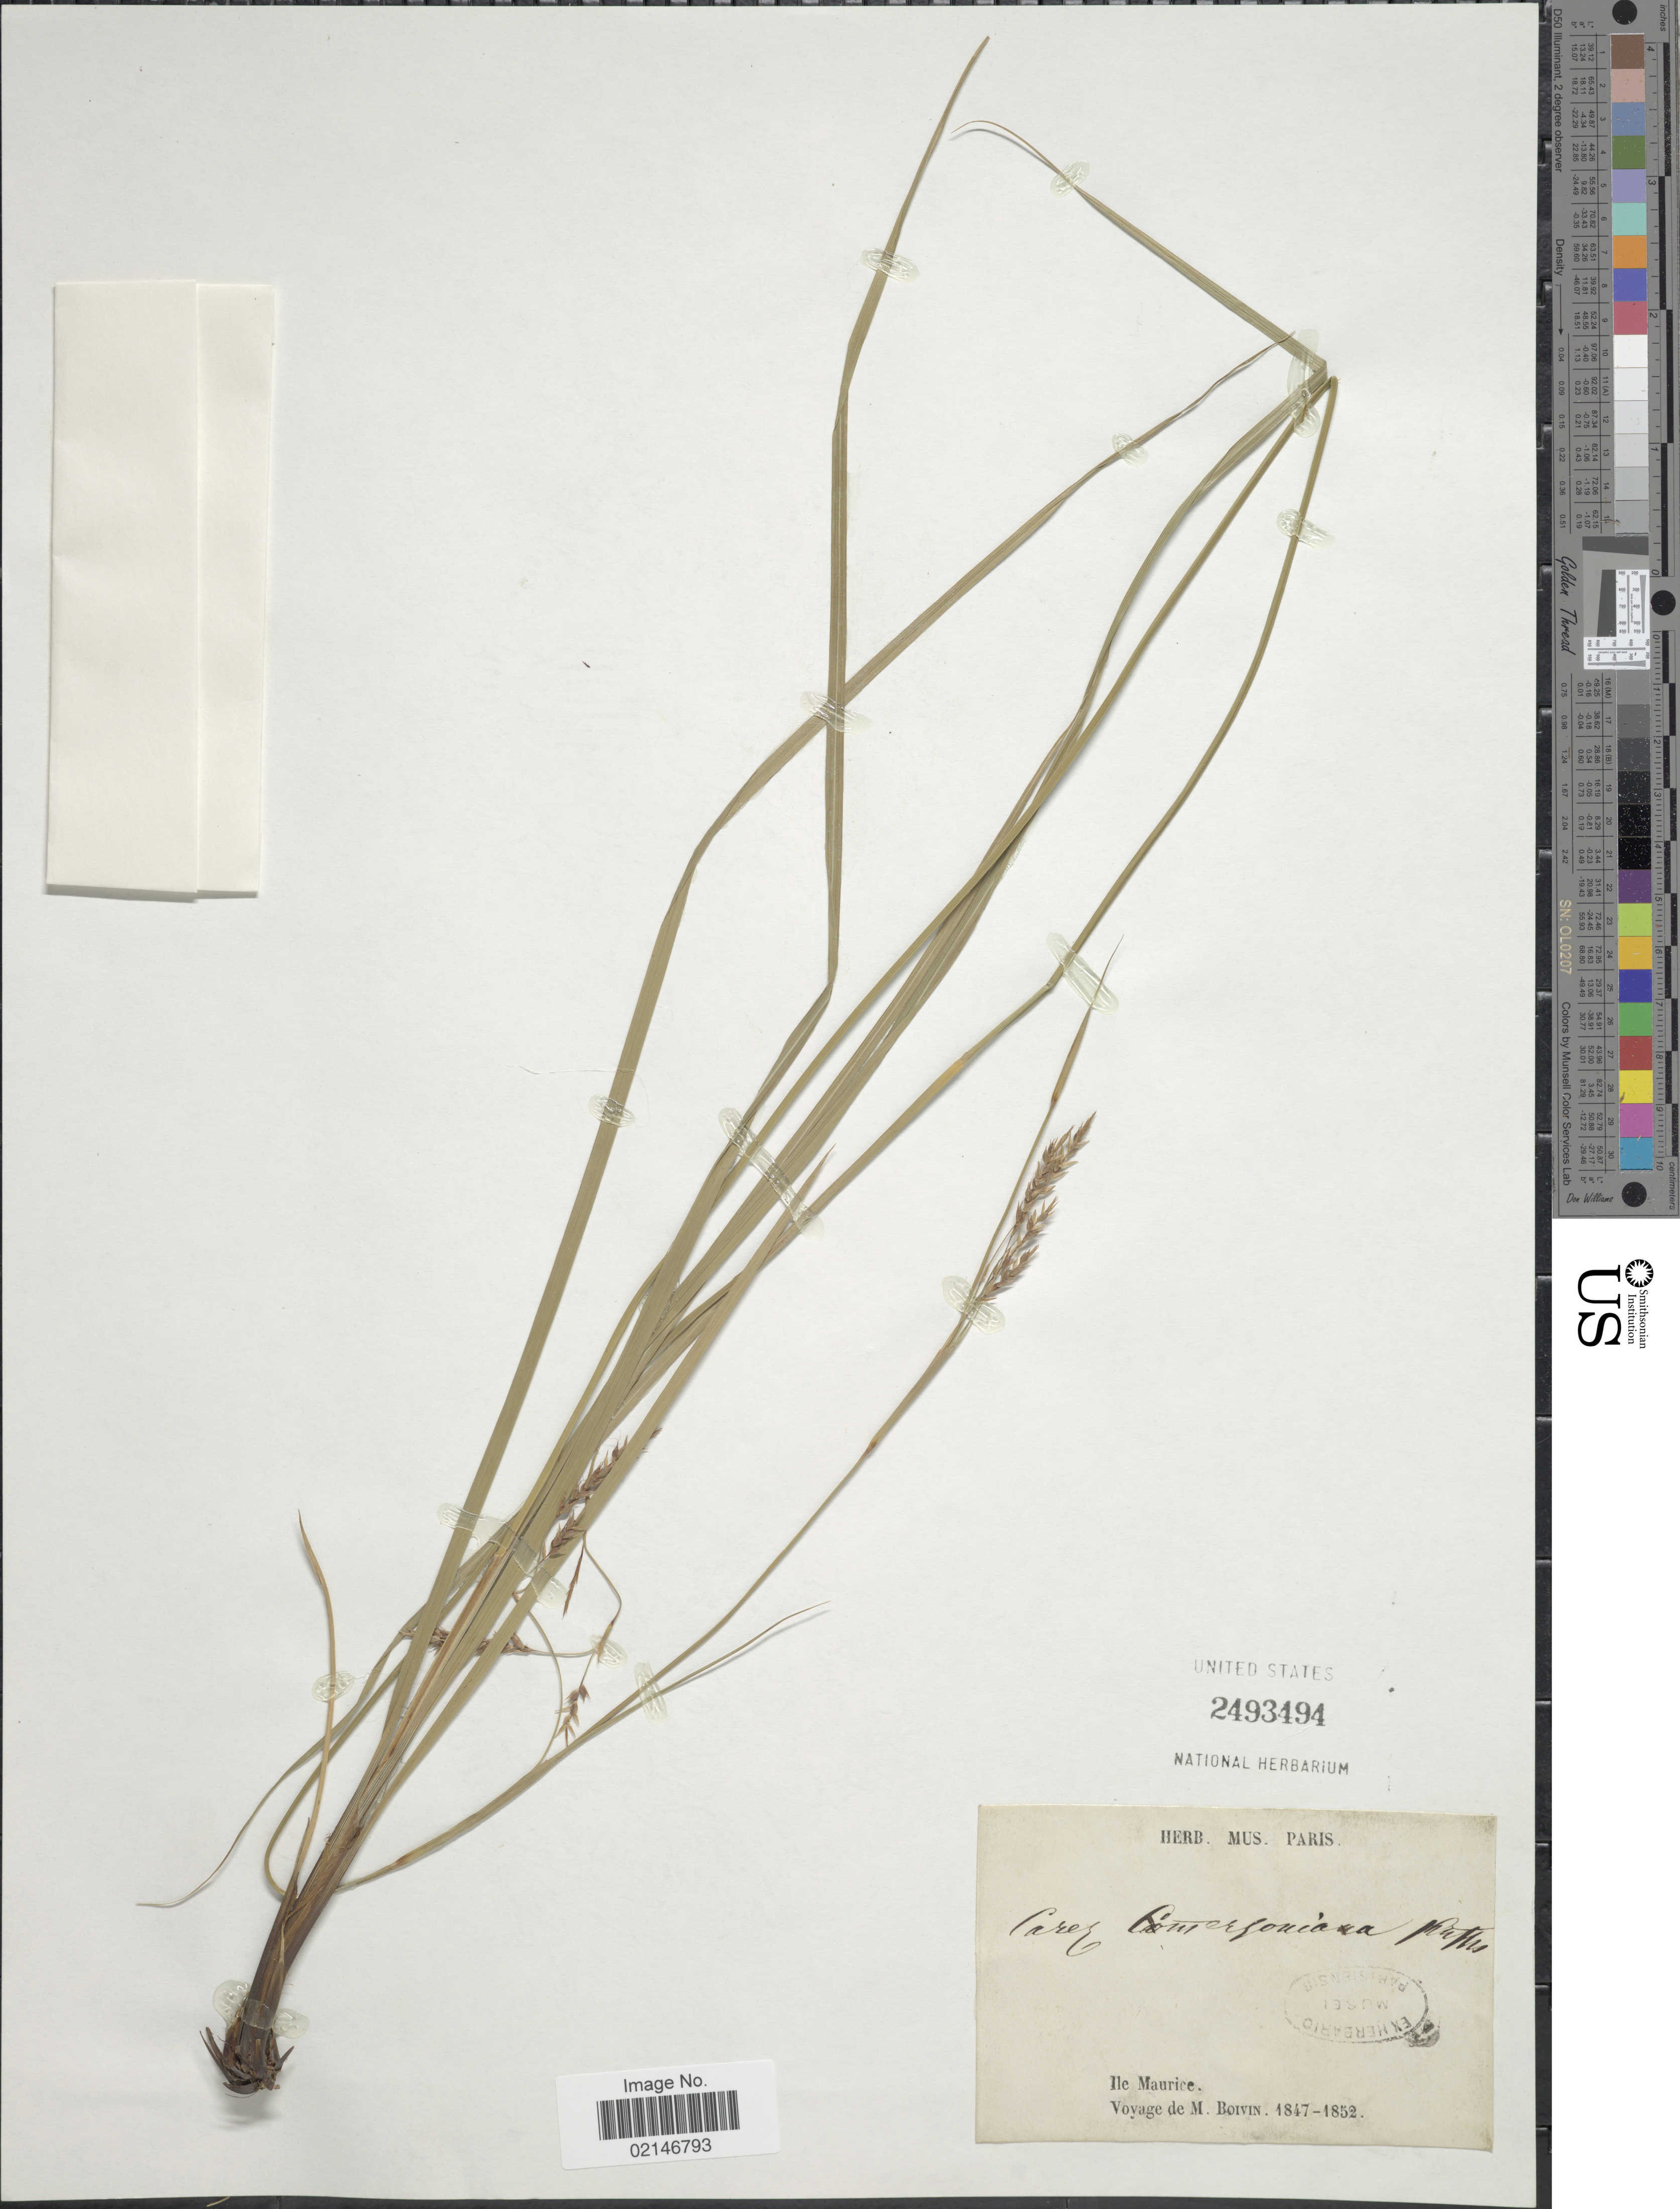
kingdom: Plantae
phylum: Tracheophyta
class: Liliopsida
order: Poales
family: Cyperaceae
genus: Carex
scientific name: Carex brunnea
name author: Thunb.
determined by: Strong, Mark T., (BOT), Smithsonian Institution - National Museum of Natural History (UNITED STATES)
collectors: M. Boivin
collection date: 1847/1852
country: Mauritius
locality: Ile Maurice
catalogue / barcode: US 2493494